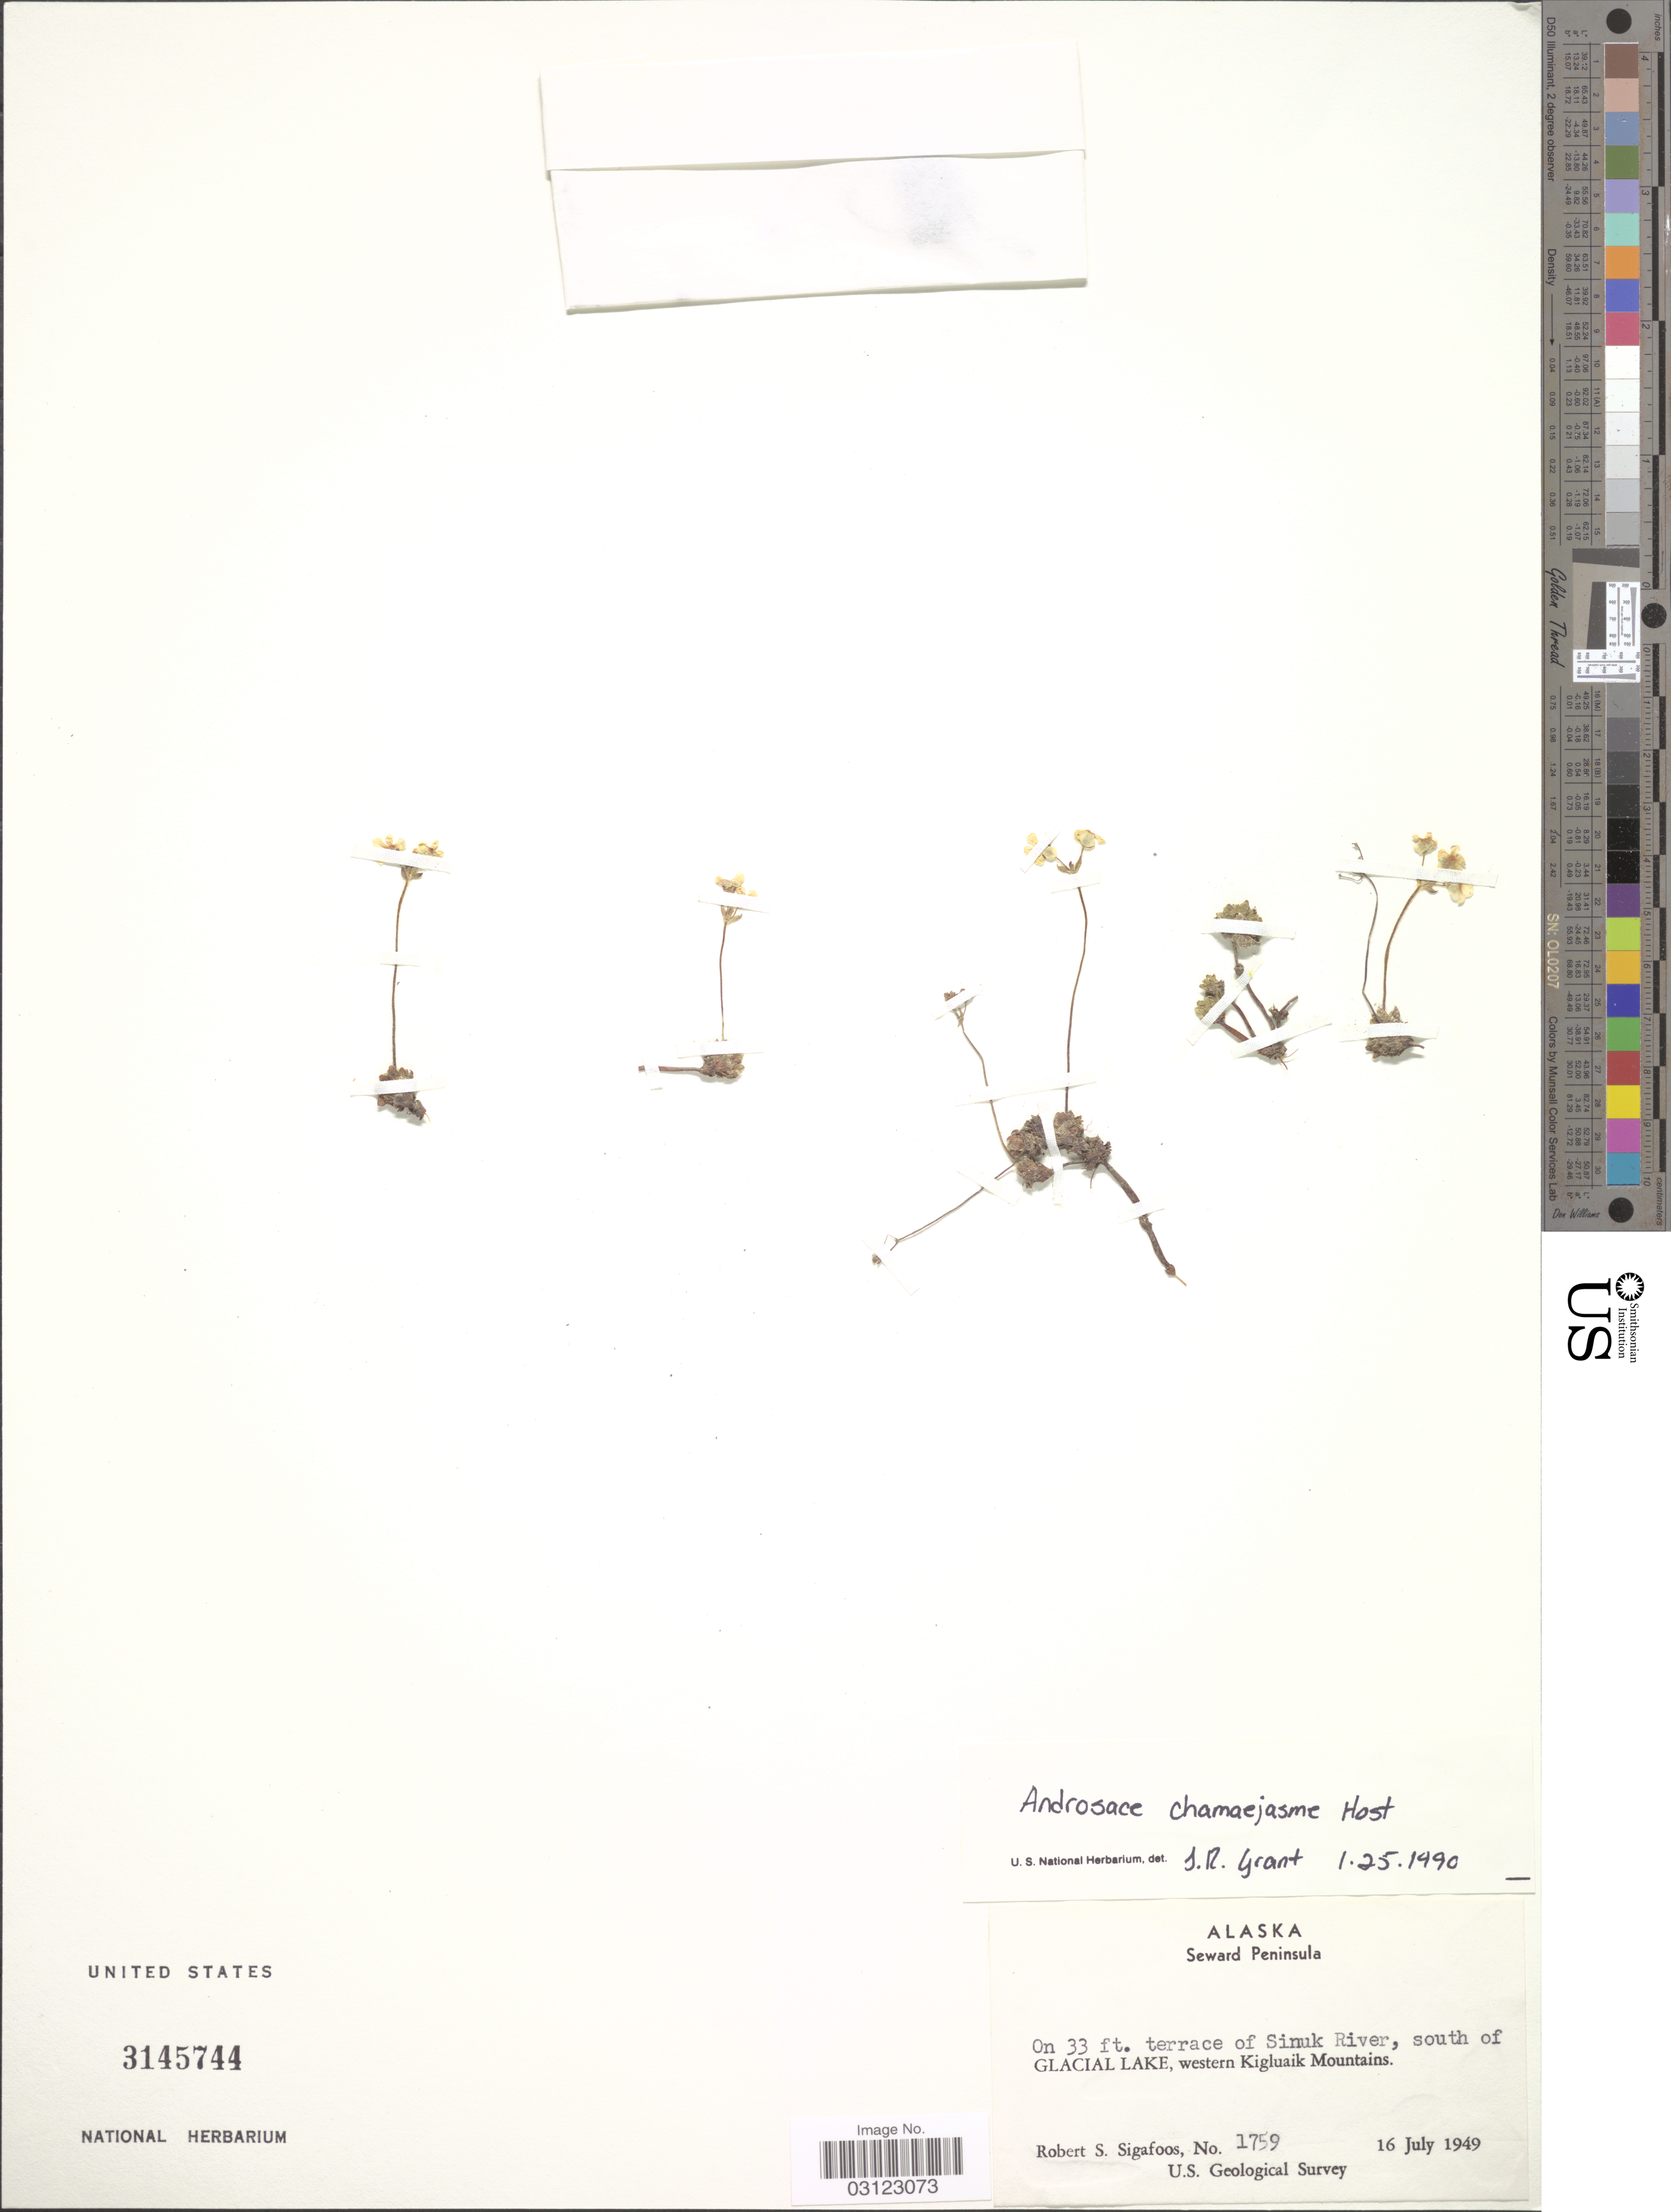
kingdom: Plantae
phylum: Tracheophyta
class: Magnoliopsida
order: Ericales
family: Primulaceae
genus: Androsace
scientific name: Androsace chamaejasme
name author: Wulfen ex Host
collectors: R. Sigafoos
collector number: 1759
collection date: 1949-07-16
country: United States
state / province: Alaska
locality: Seward Peninsula. On 33 ft. terrace of Sinuk River, south of Glacial Lake, western Kigluaik Mountains.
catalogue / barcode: US 3145744